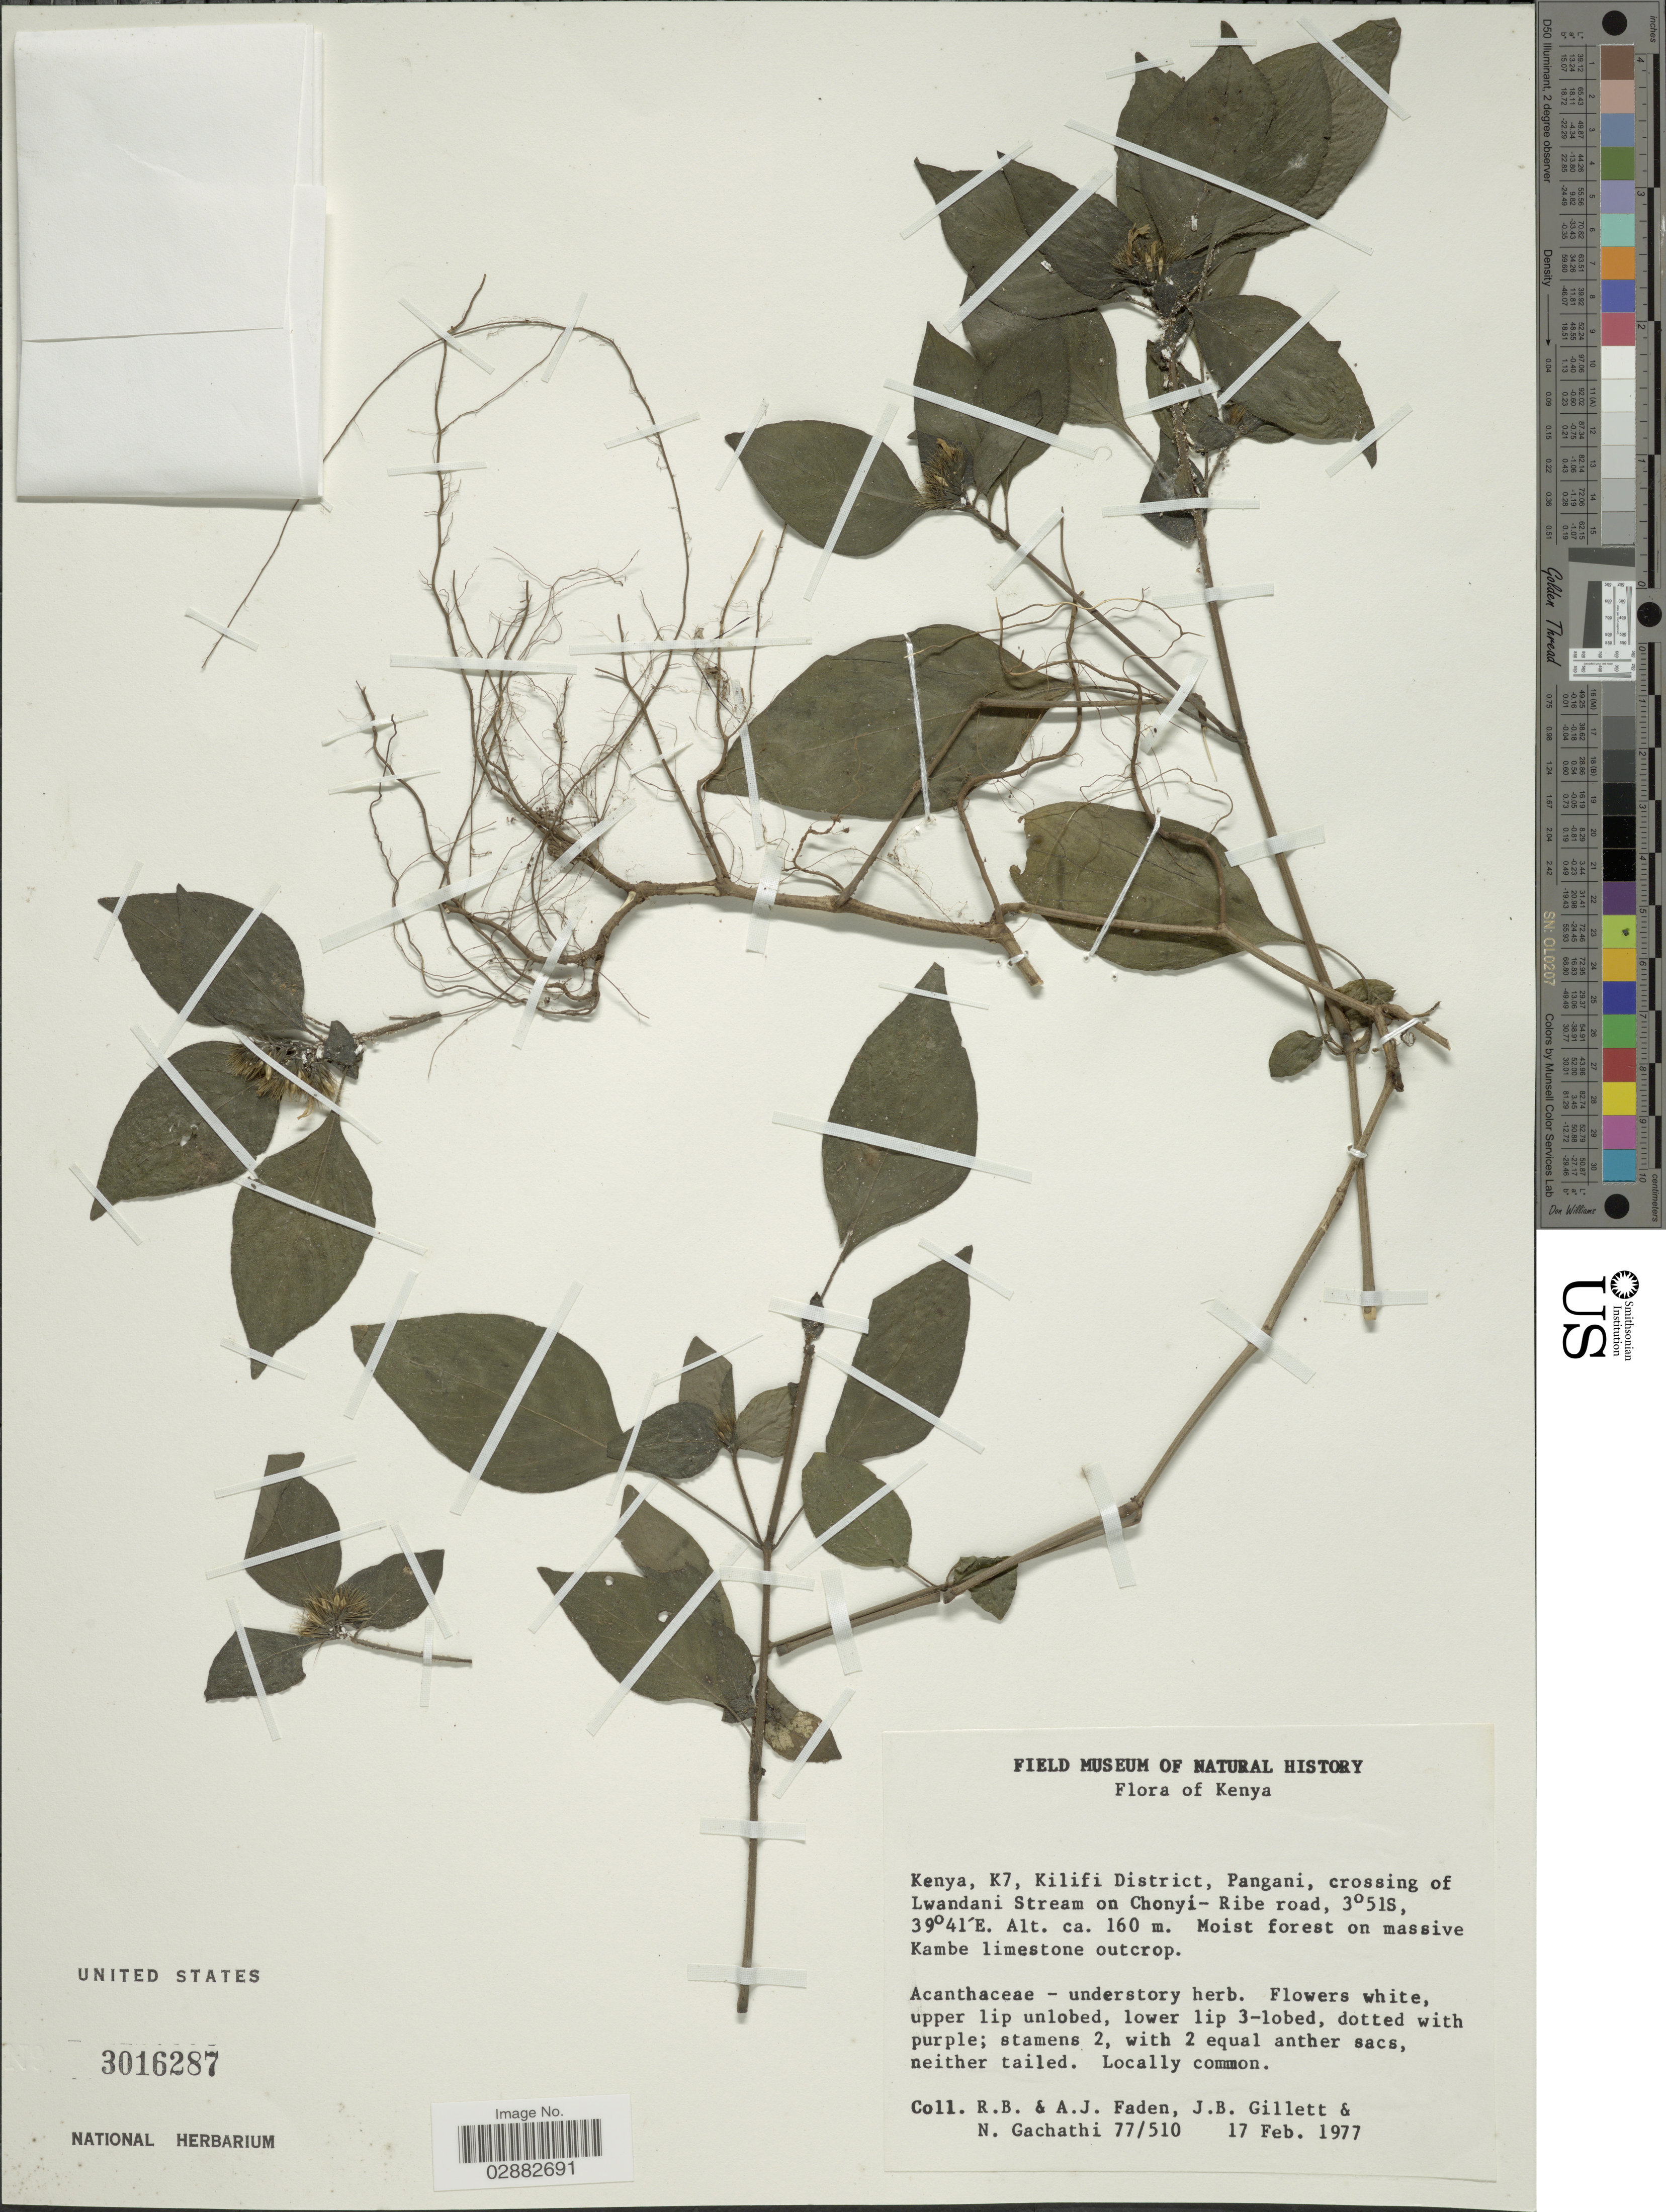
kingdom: Plantae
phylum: Tracheophyta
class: Magnoliopsida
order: Lamiales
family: Acanthaceae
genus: Justicia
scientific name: Justicia sp.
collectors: R. B. Faden, A. J. Faden, J. B. Gillett & N. Gachathi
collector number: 77/510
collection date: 1977-02-17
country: Kenya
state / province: Kilifi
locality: K7, Kilifi District, Pangani, crossing of Lwandani Stream on Chonyi-Ribe road.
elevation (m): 160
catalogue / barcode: US 3016287